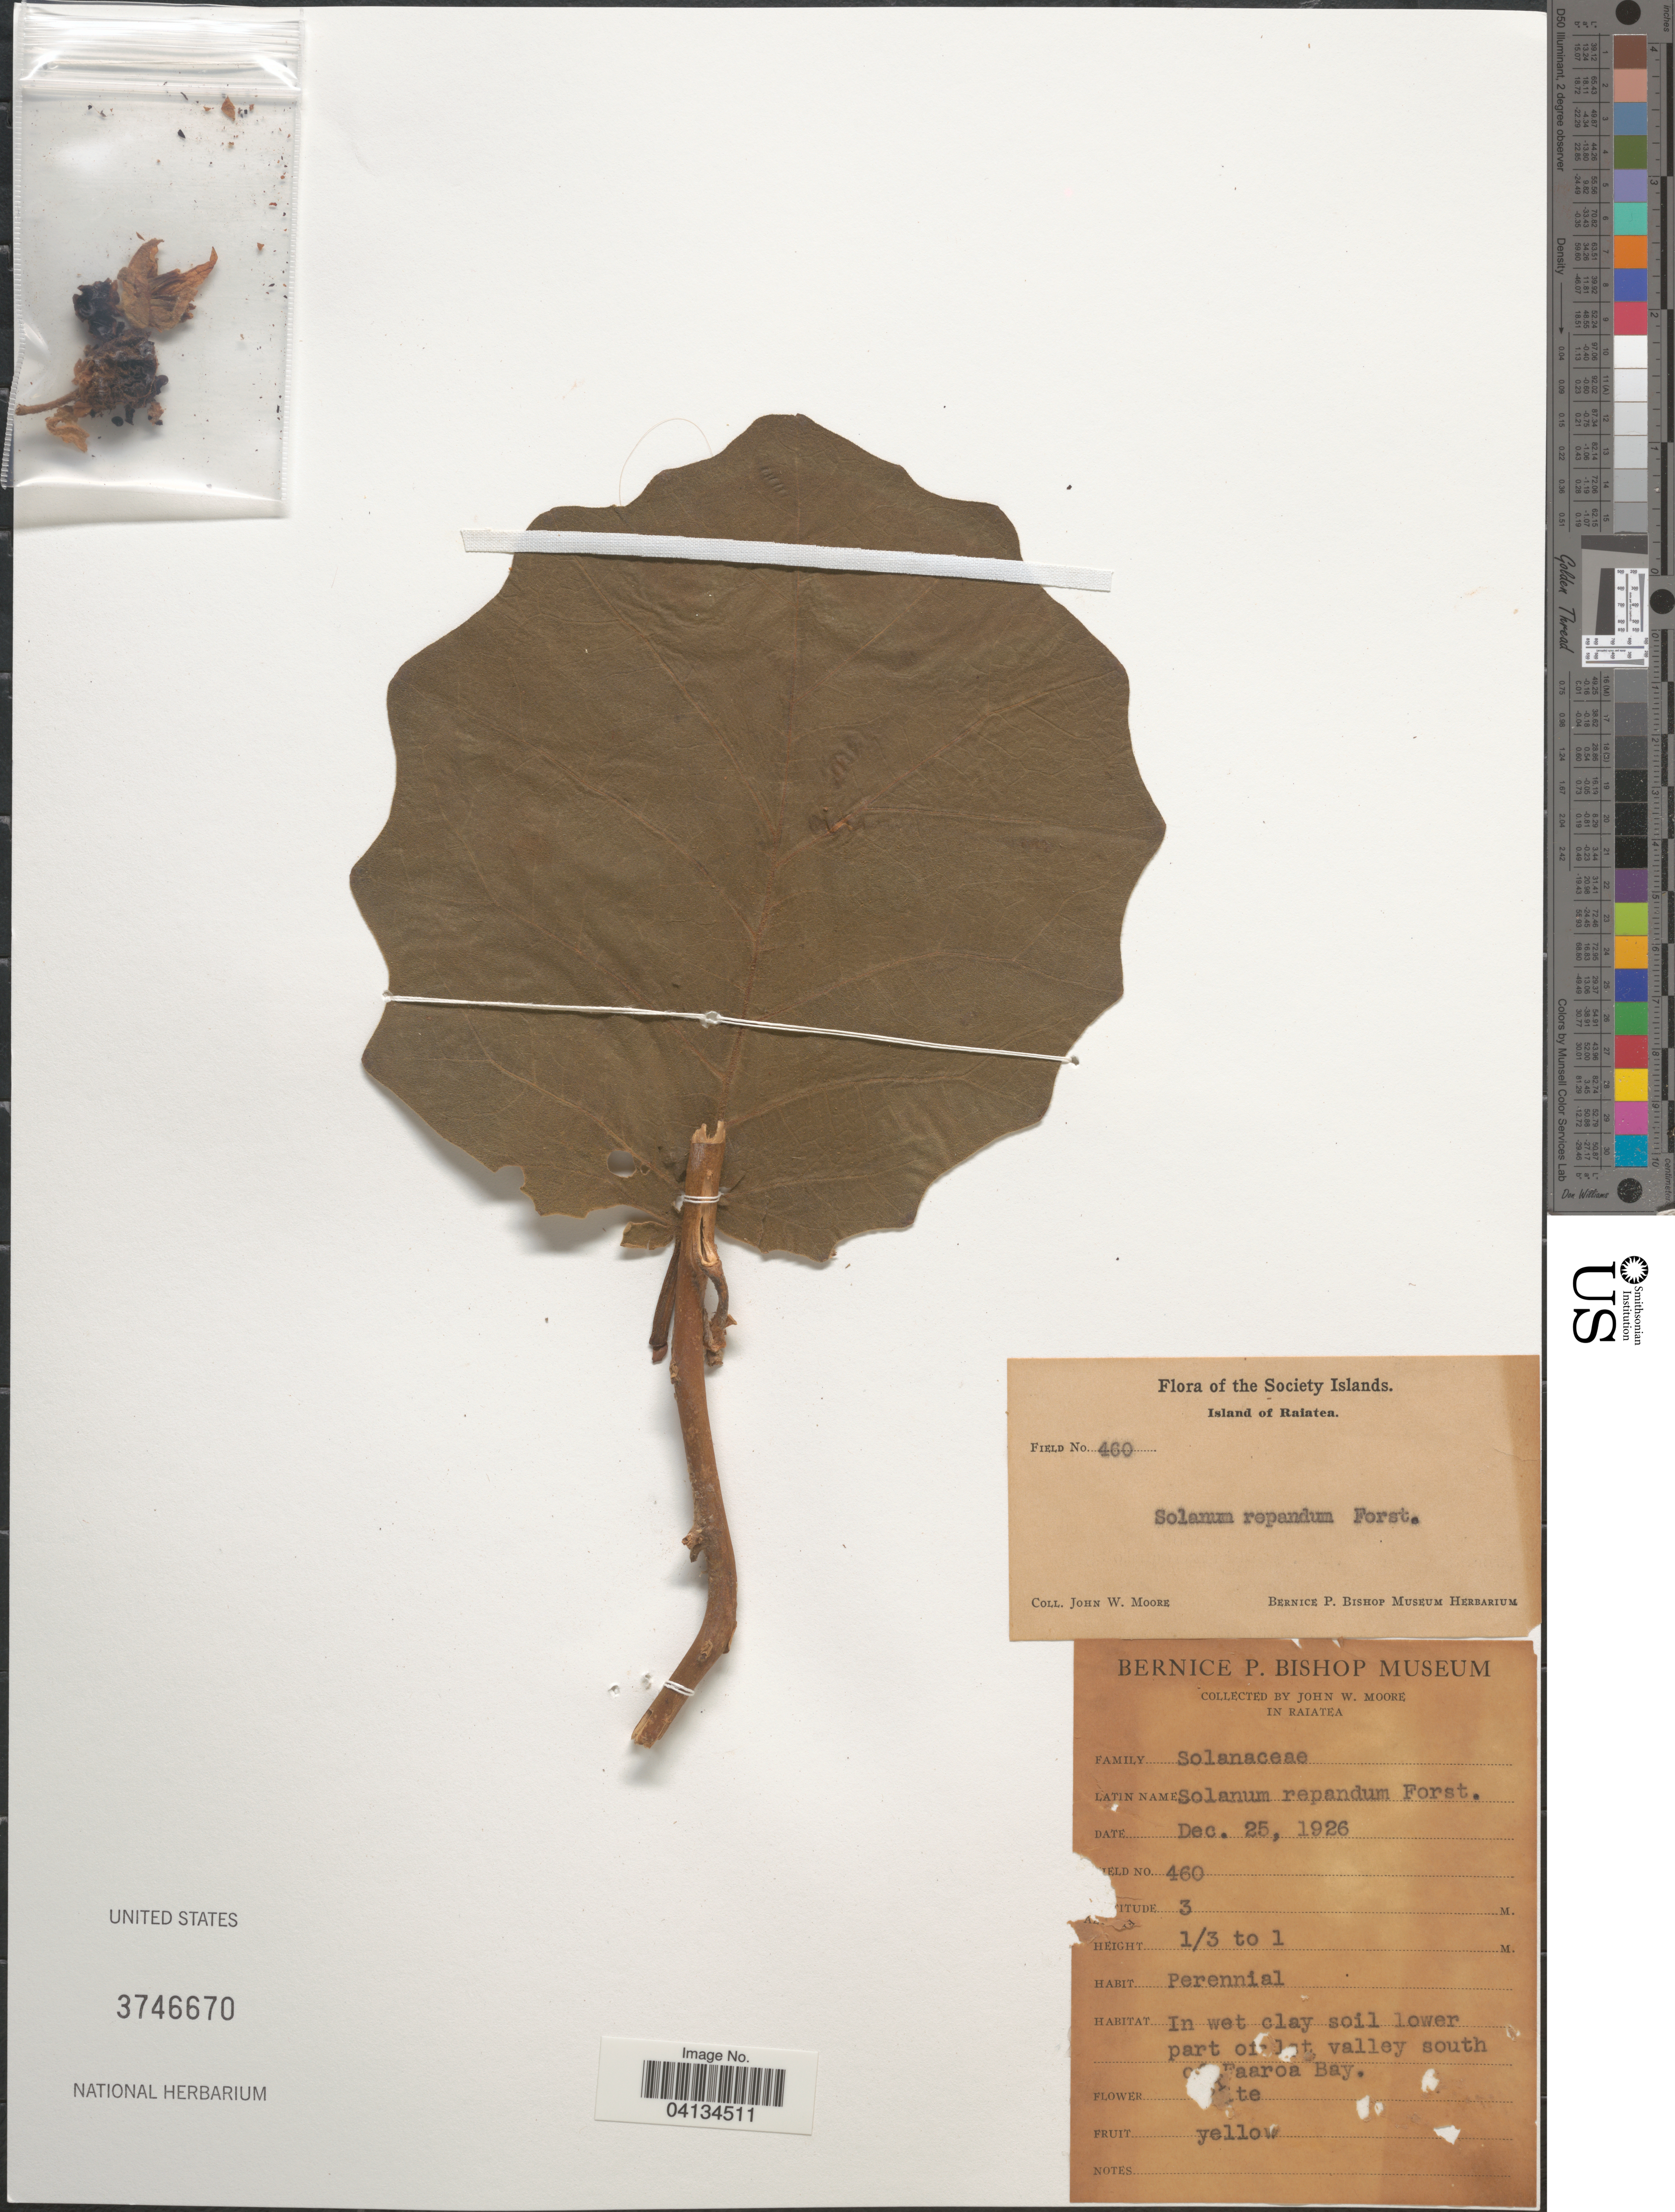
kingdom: Plantae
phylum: Tracheophyta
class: Magnoliopsida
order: Solanales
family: Solanaceae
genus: Solanum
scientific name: Solanum repandum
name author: G. Forst.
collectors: J. Moore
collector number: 460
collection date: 1926-12-25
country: French Polynesia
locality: The Society Islands. Island of Raiatea. In wet clay soil lower part of 1st valley south of Faaroa Bay.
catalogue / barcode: US 3746670